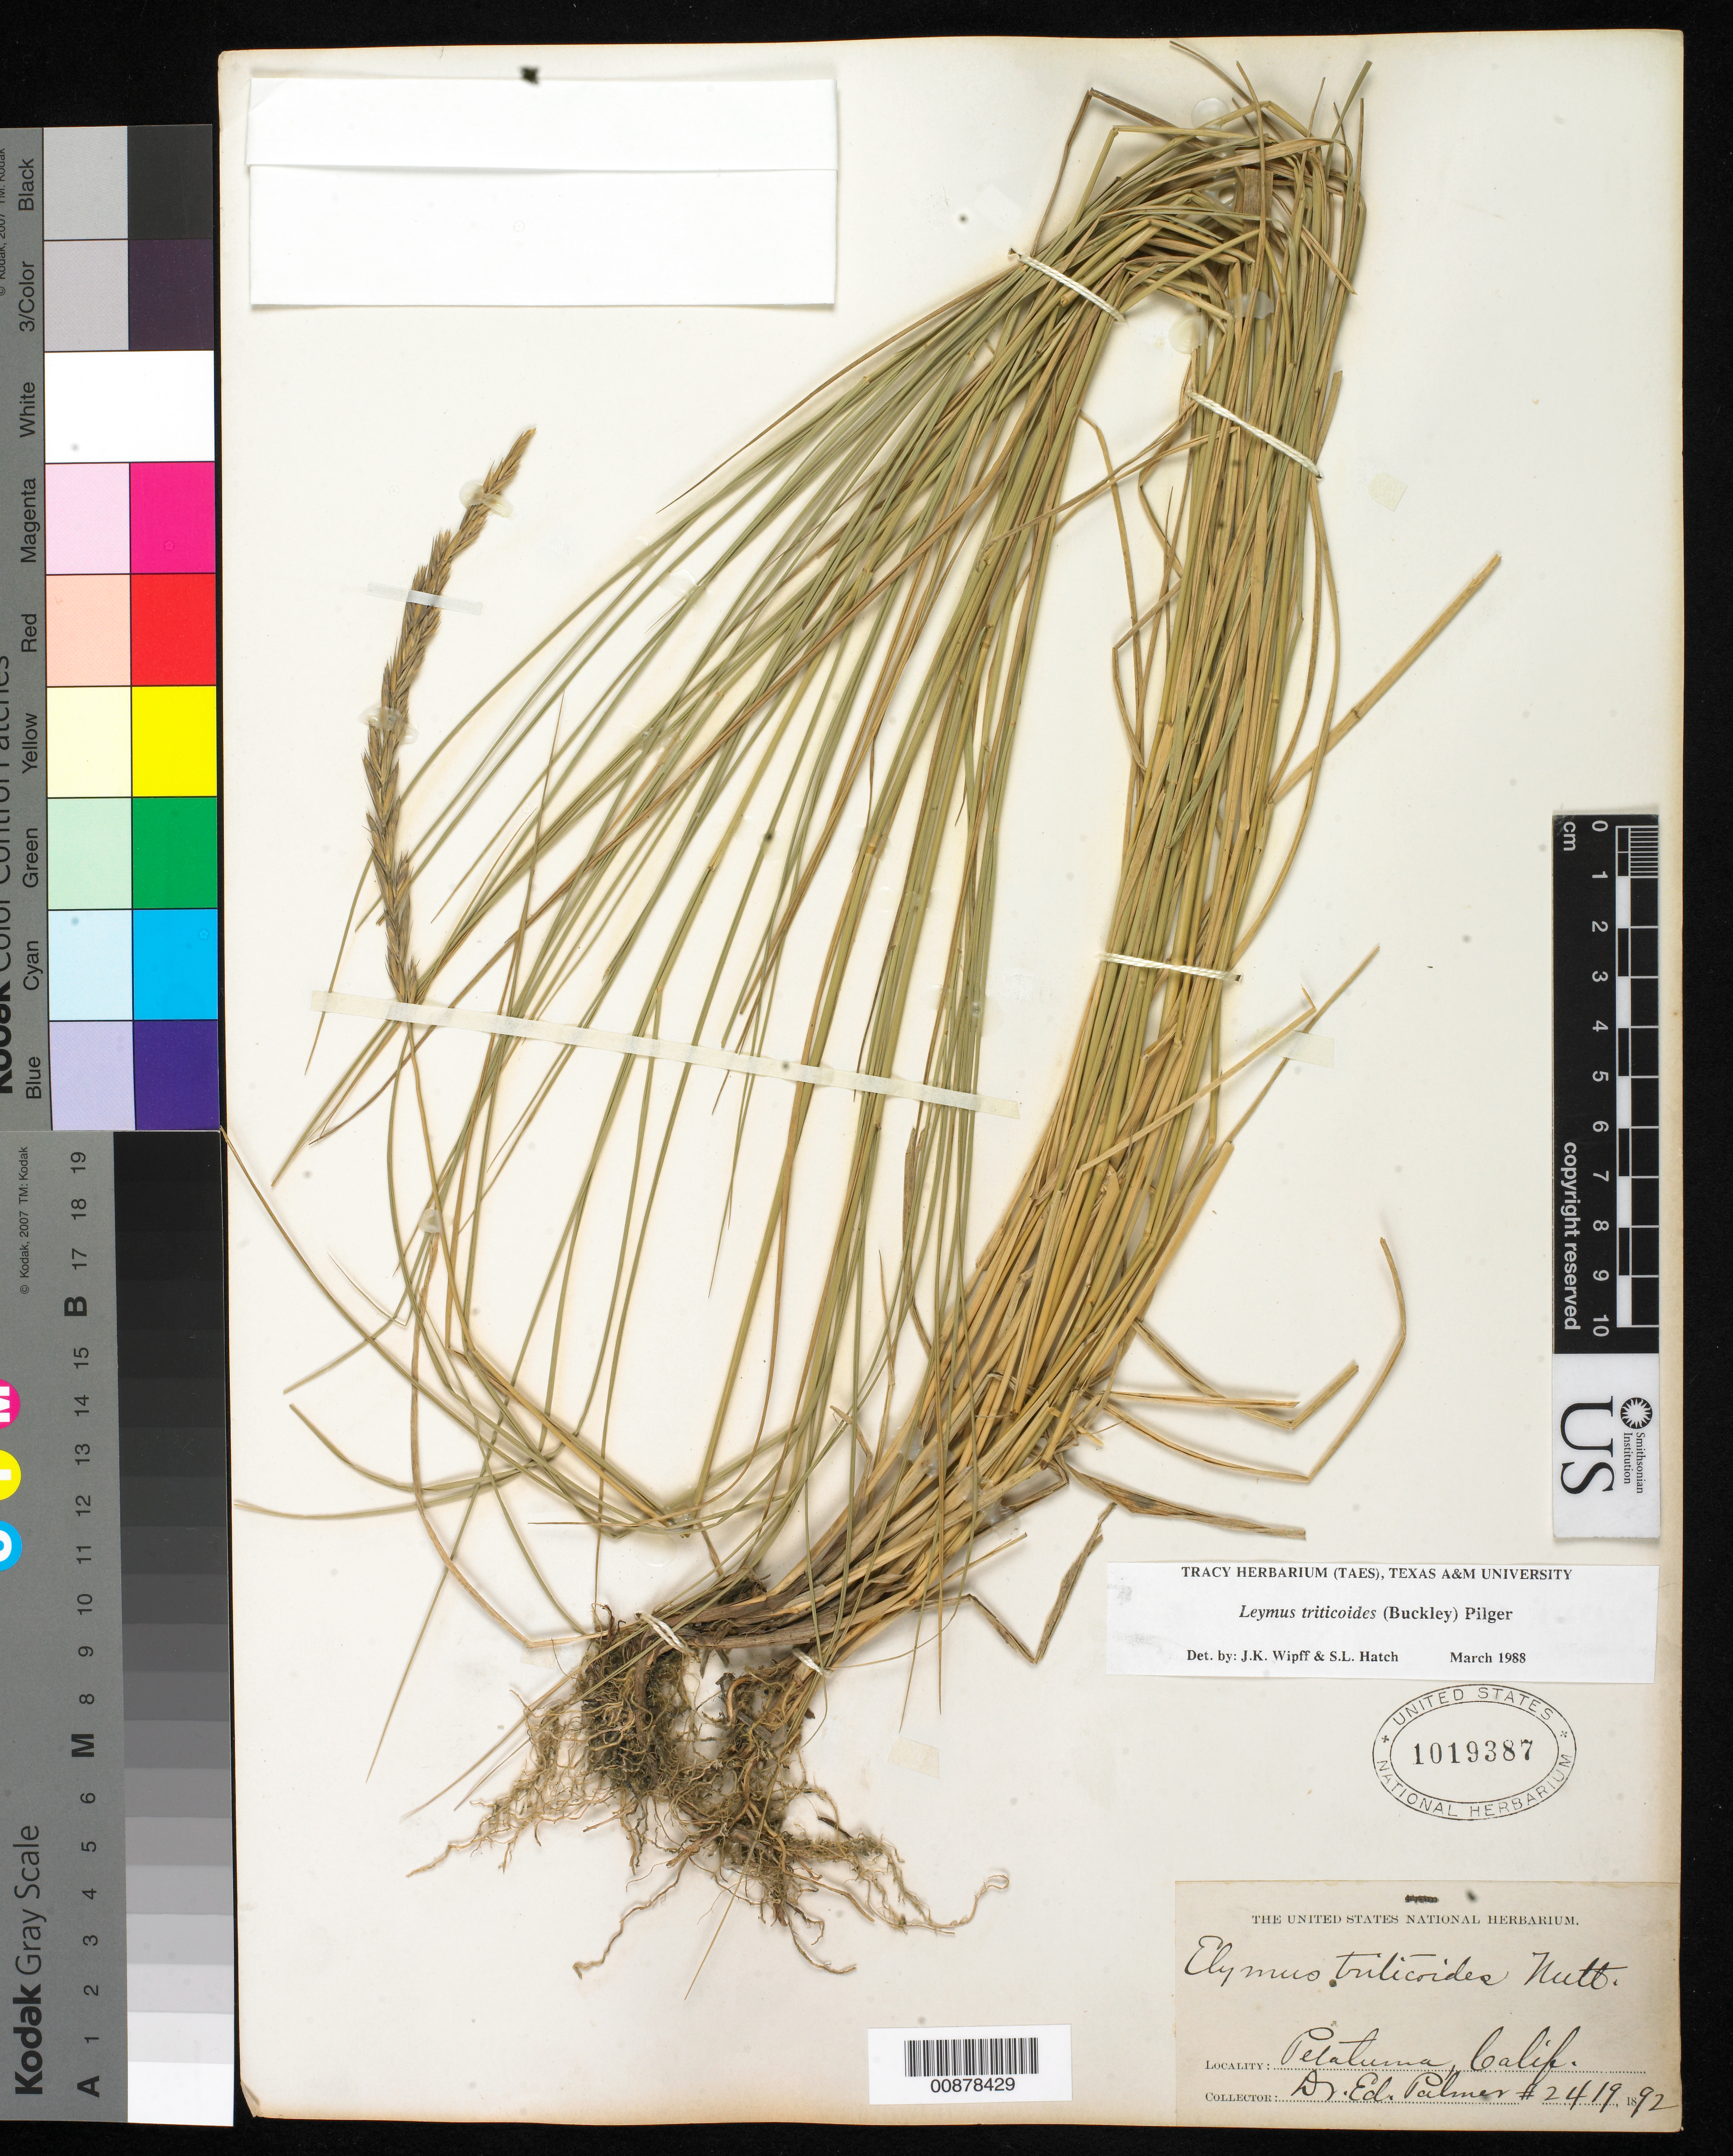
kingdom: Plantae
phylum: Tracheophyta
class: Liliopsida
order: Poales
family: Poaceae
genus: Leymus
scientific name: Leymus triticoides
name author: (Buckley) Pilg.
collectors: E. Palmer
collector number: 2419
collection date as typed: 1892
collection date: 1892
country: United States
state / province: California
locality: Petaluma, California.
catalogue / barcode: US 1019387